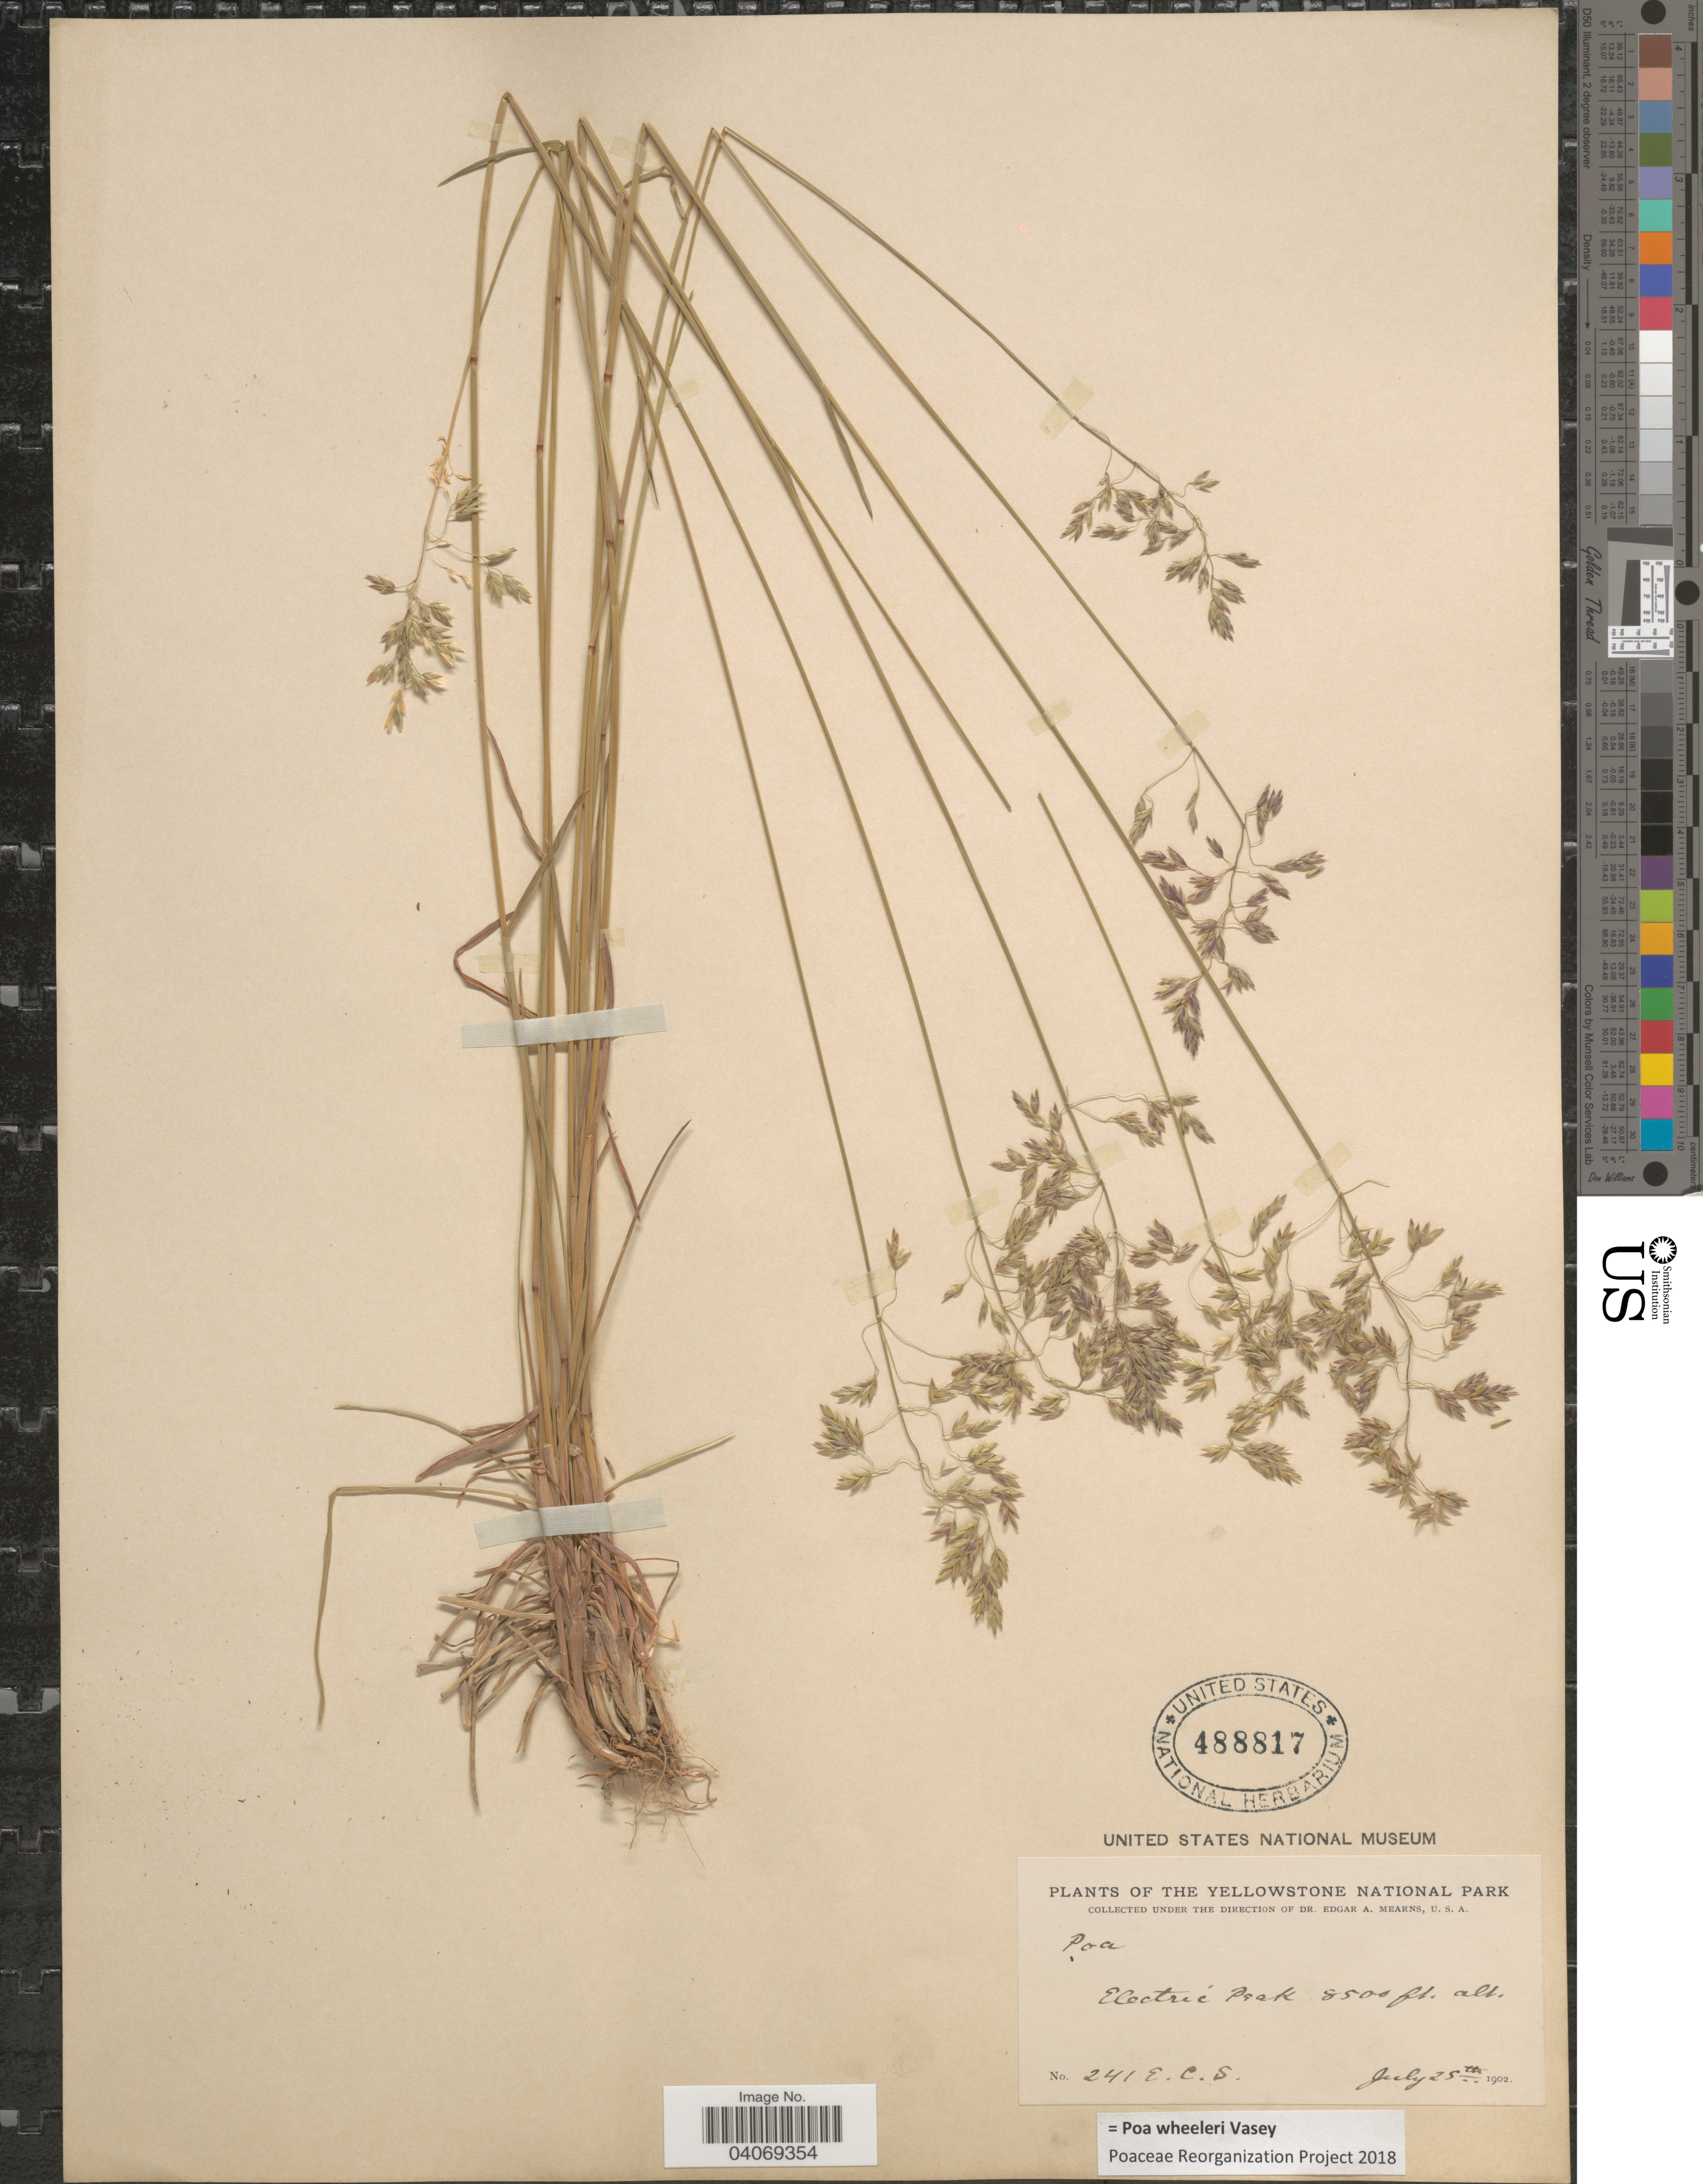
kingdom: Plantae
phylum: Tracheophyta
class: Liliopsida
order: Poales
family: Poaceae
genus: Poa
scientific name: Poa wheeleri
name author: Vasey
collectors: E. C. Smith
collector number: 241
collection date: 1902-07-25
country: United States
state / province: Montana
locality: The Yellowstone National Park. Electric Peak.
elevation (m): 2591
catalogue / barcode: US 488817